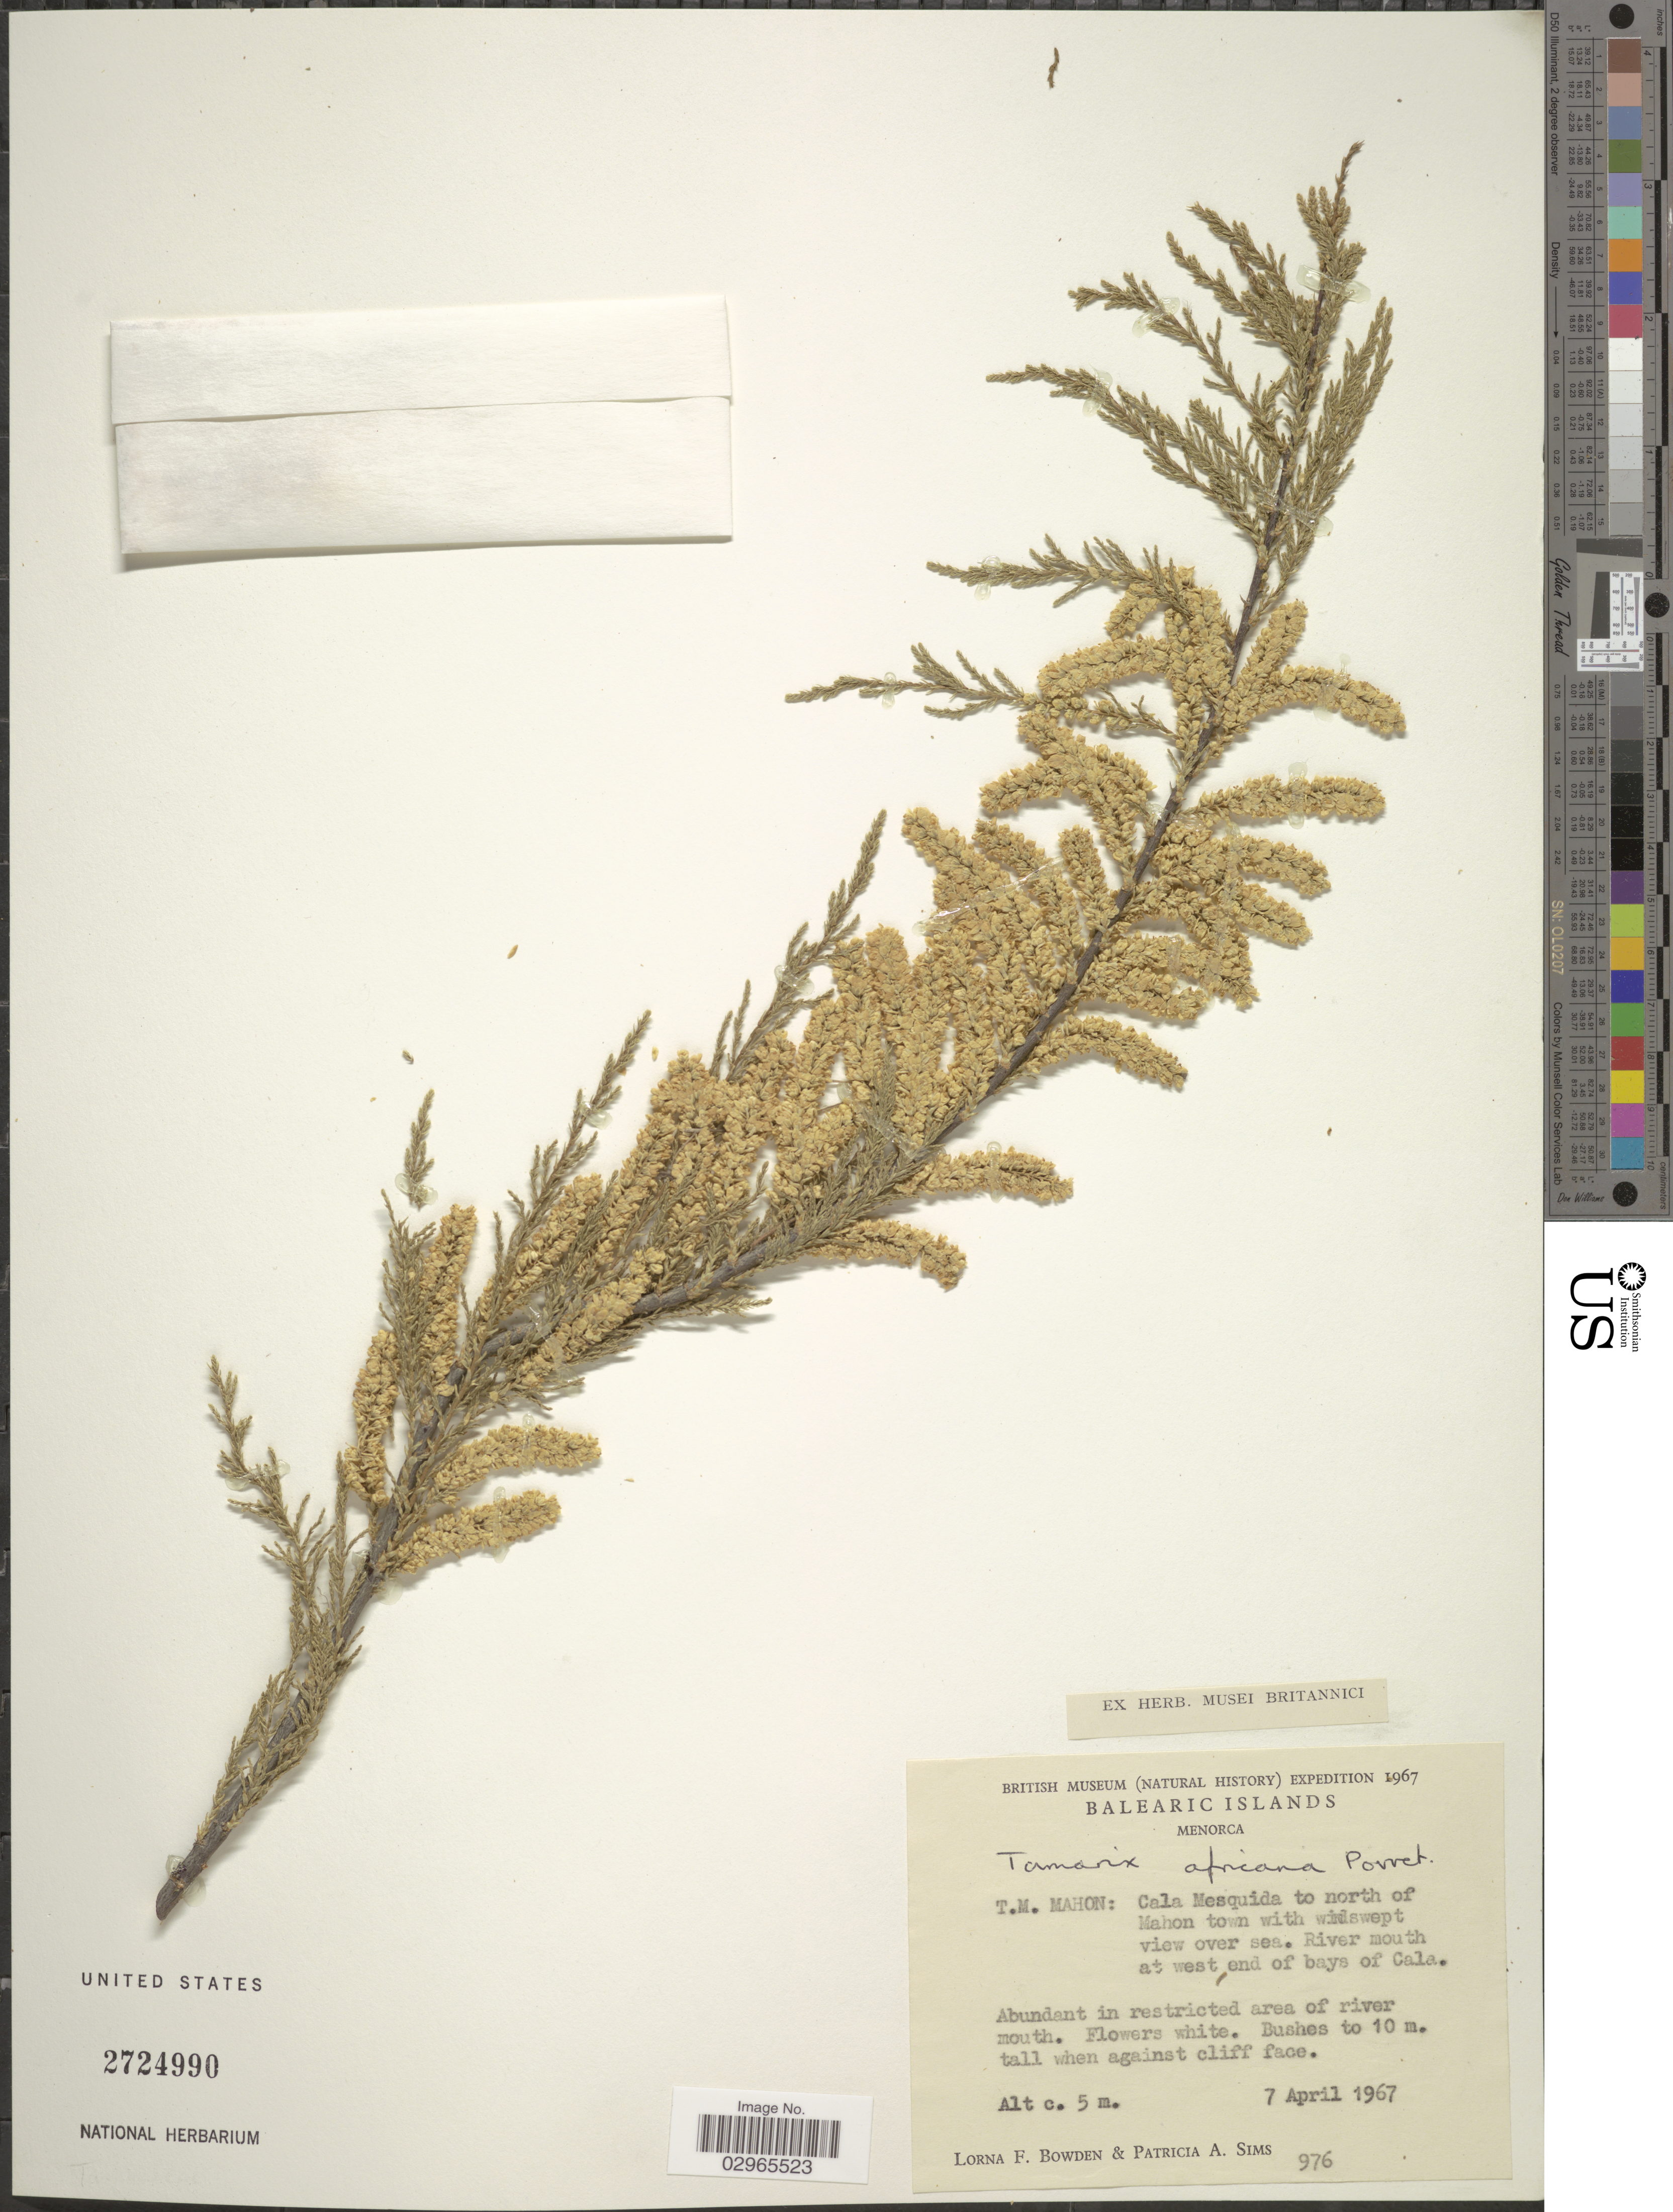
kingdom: Plantae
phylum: Tracheophyta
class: Magnoliopsida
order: Caryophyllales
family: Tamaricaceae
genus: Tamarix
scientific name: Tamarix africana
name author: Poir.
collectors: L. F. Bowden & P. A. Sims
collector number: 976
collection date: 1967-04-07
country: Spain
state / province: Islas Baleares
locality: T.M. Mahon: Cala Mesquida to north of Mahon town with windswept view over sea. River mouth at west end of bays of Cala.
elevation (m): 5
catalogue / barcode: US 2724990